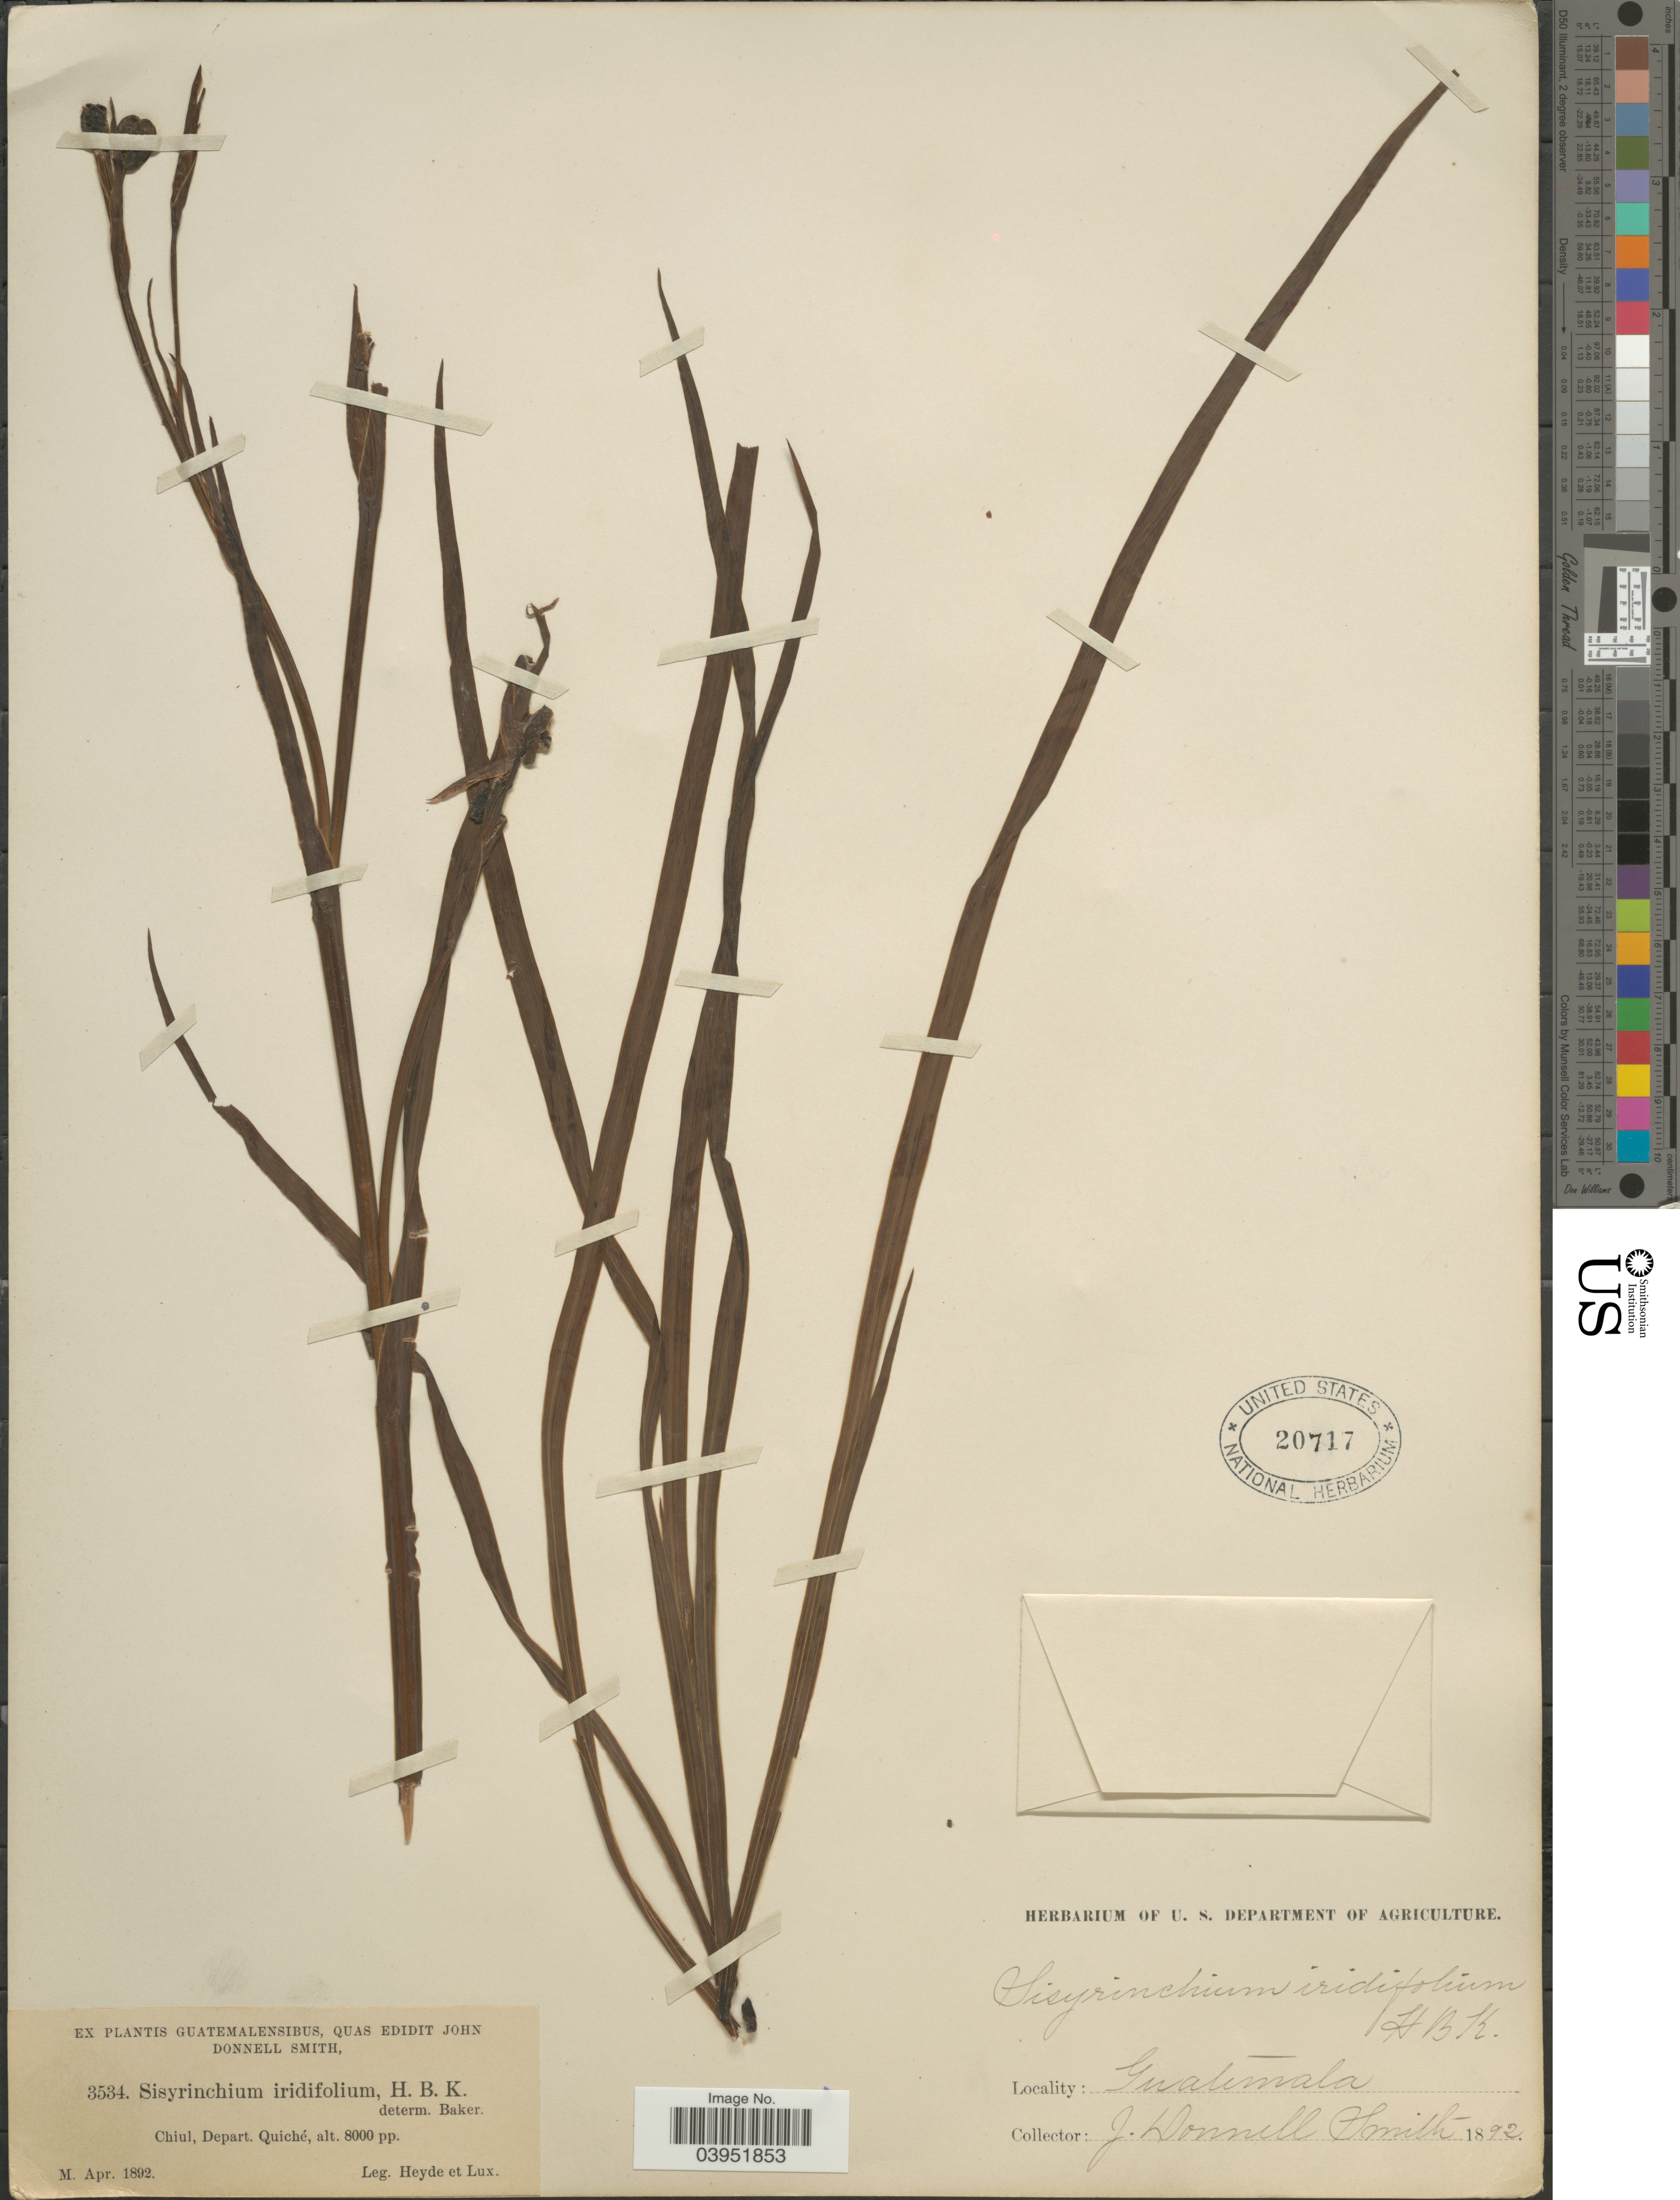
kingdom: Plantae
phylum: Tracheophyta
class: Liliopsida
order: Asparagales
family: Iridaceae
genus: Sisyrinchium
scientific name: Sisyrinchium sp.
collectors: Heyde, Lux & J. Donnell Smith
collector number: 3534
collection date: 1892-04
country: Guatemala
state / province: El Quiche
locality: Chiul, Depart. Quiché.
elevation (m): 2438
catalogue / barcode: US 20717